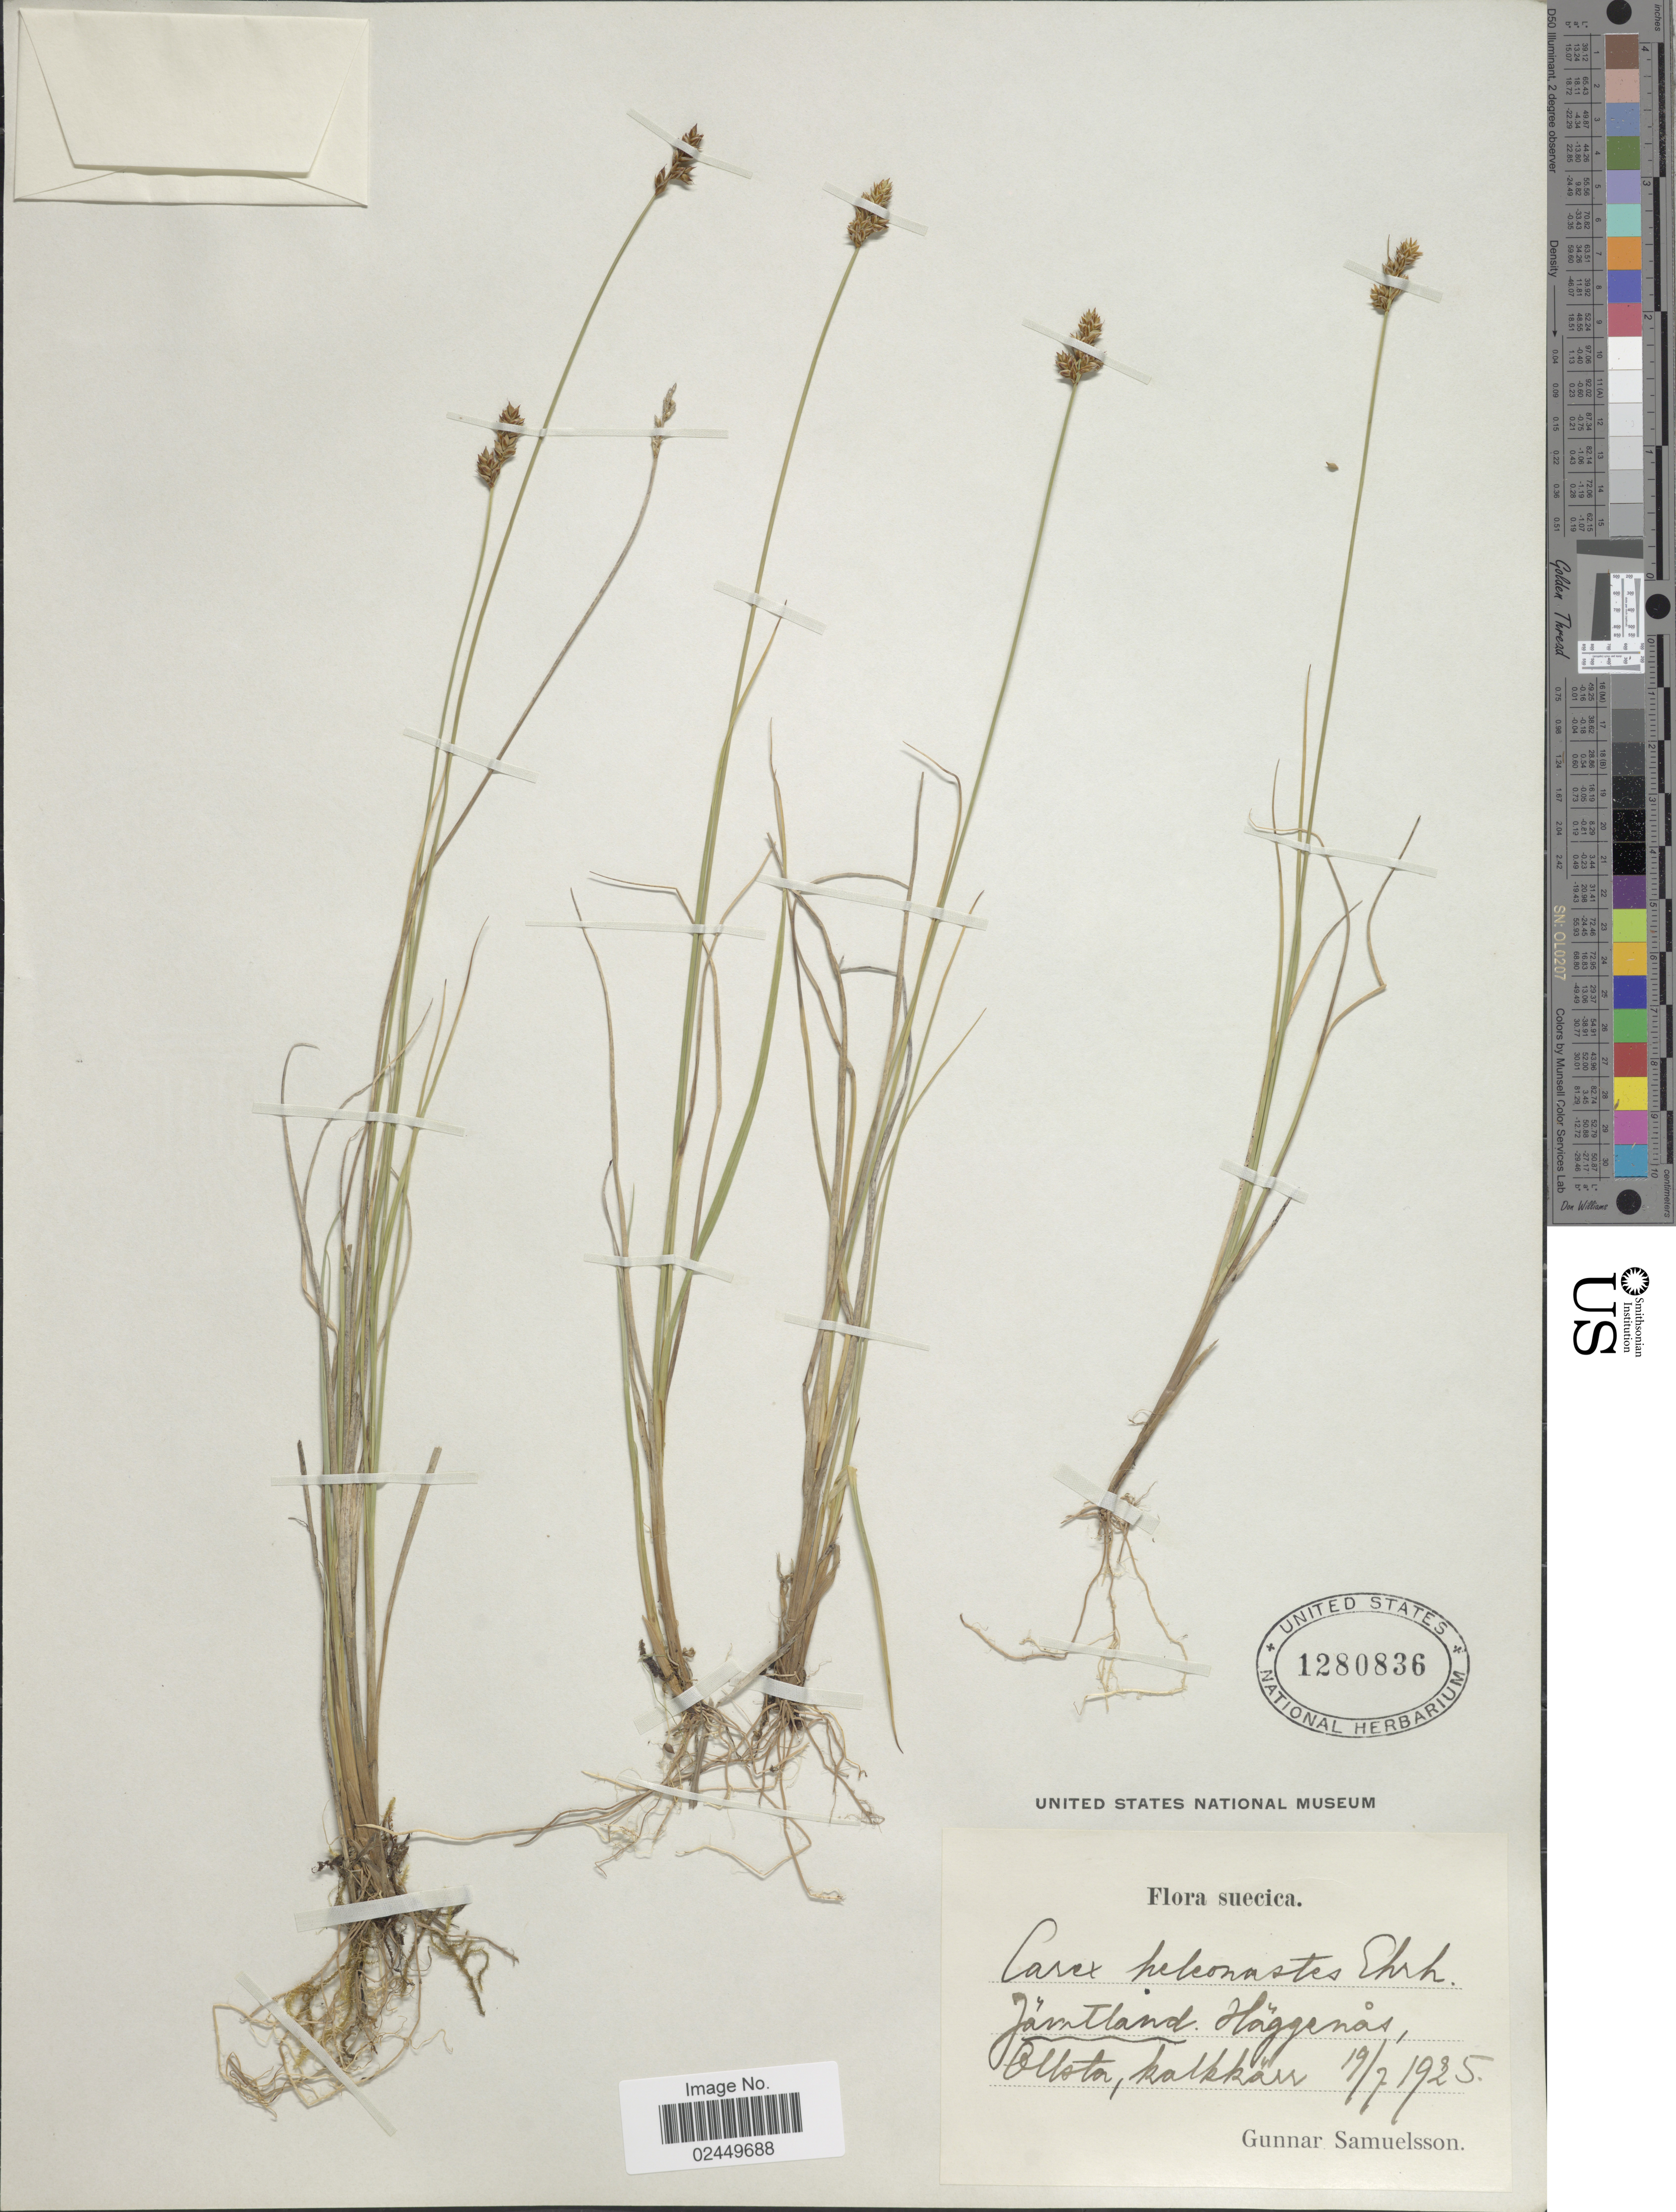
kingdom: Plantae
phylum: Tracheophyta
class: Liliopsida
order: Poales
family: Cyperaceae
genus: Carex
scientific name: Carex heleonastes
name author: Ehrh. ex L. f.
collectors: G. Samuelsson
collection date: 1925-07-19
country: Sweden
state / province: Jämtland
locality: Jämtland. Häggenås, Ollota, kalkkärr. Suecica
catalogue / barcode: US 1280836